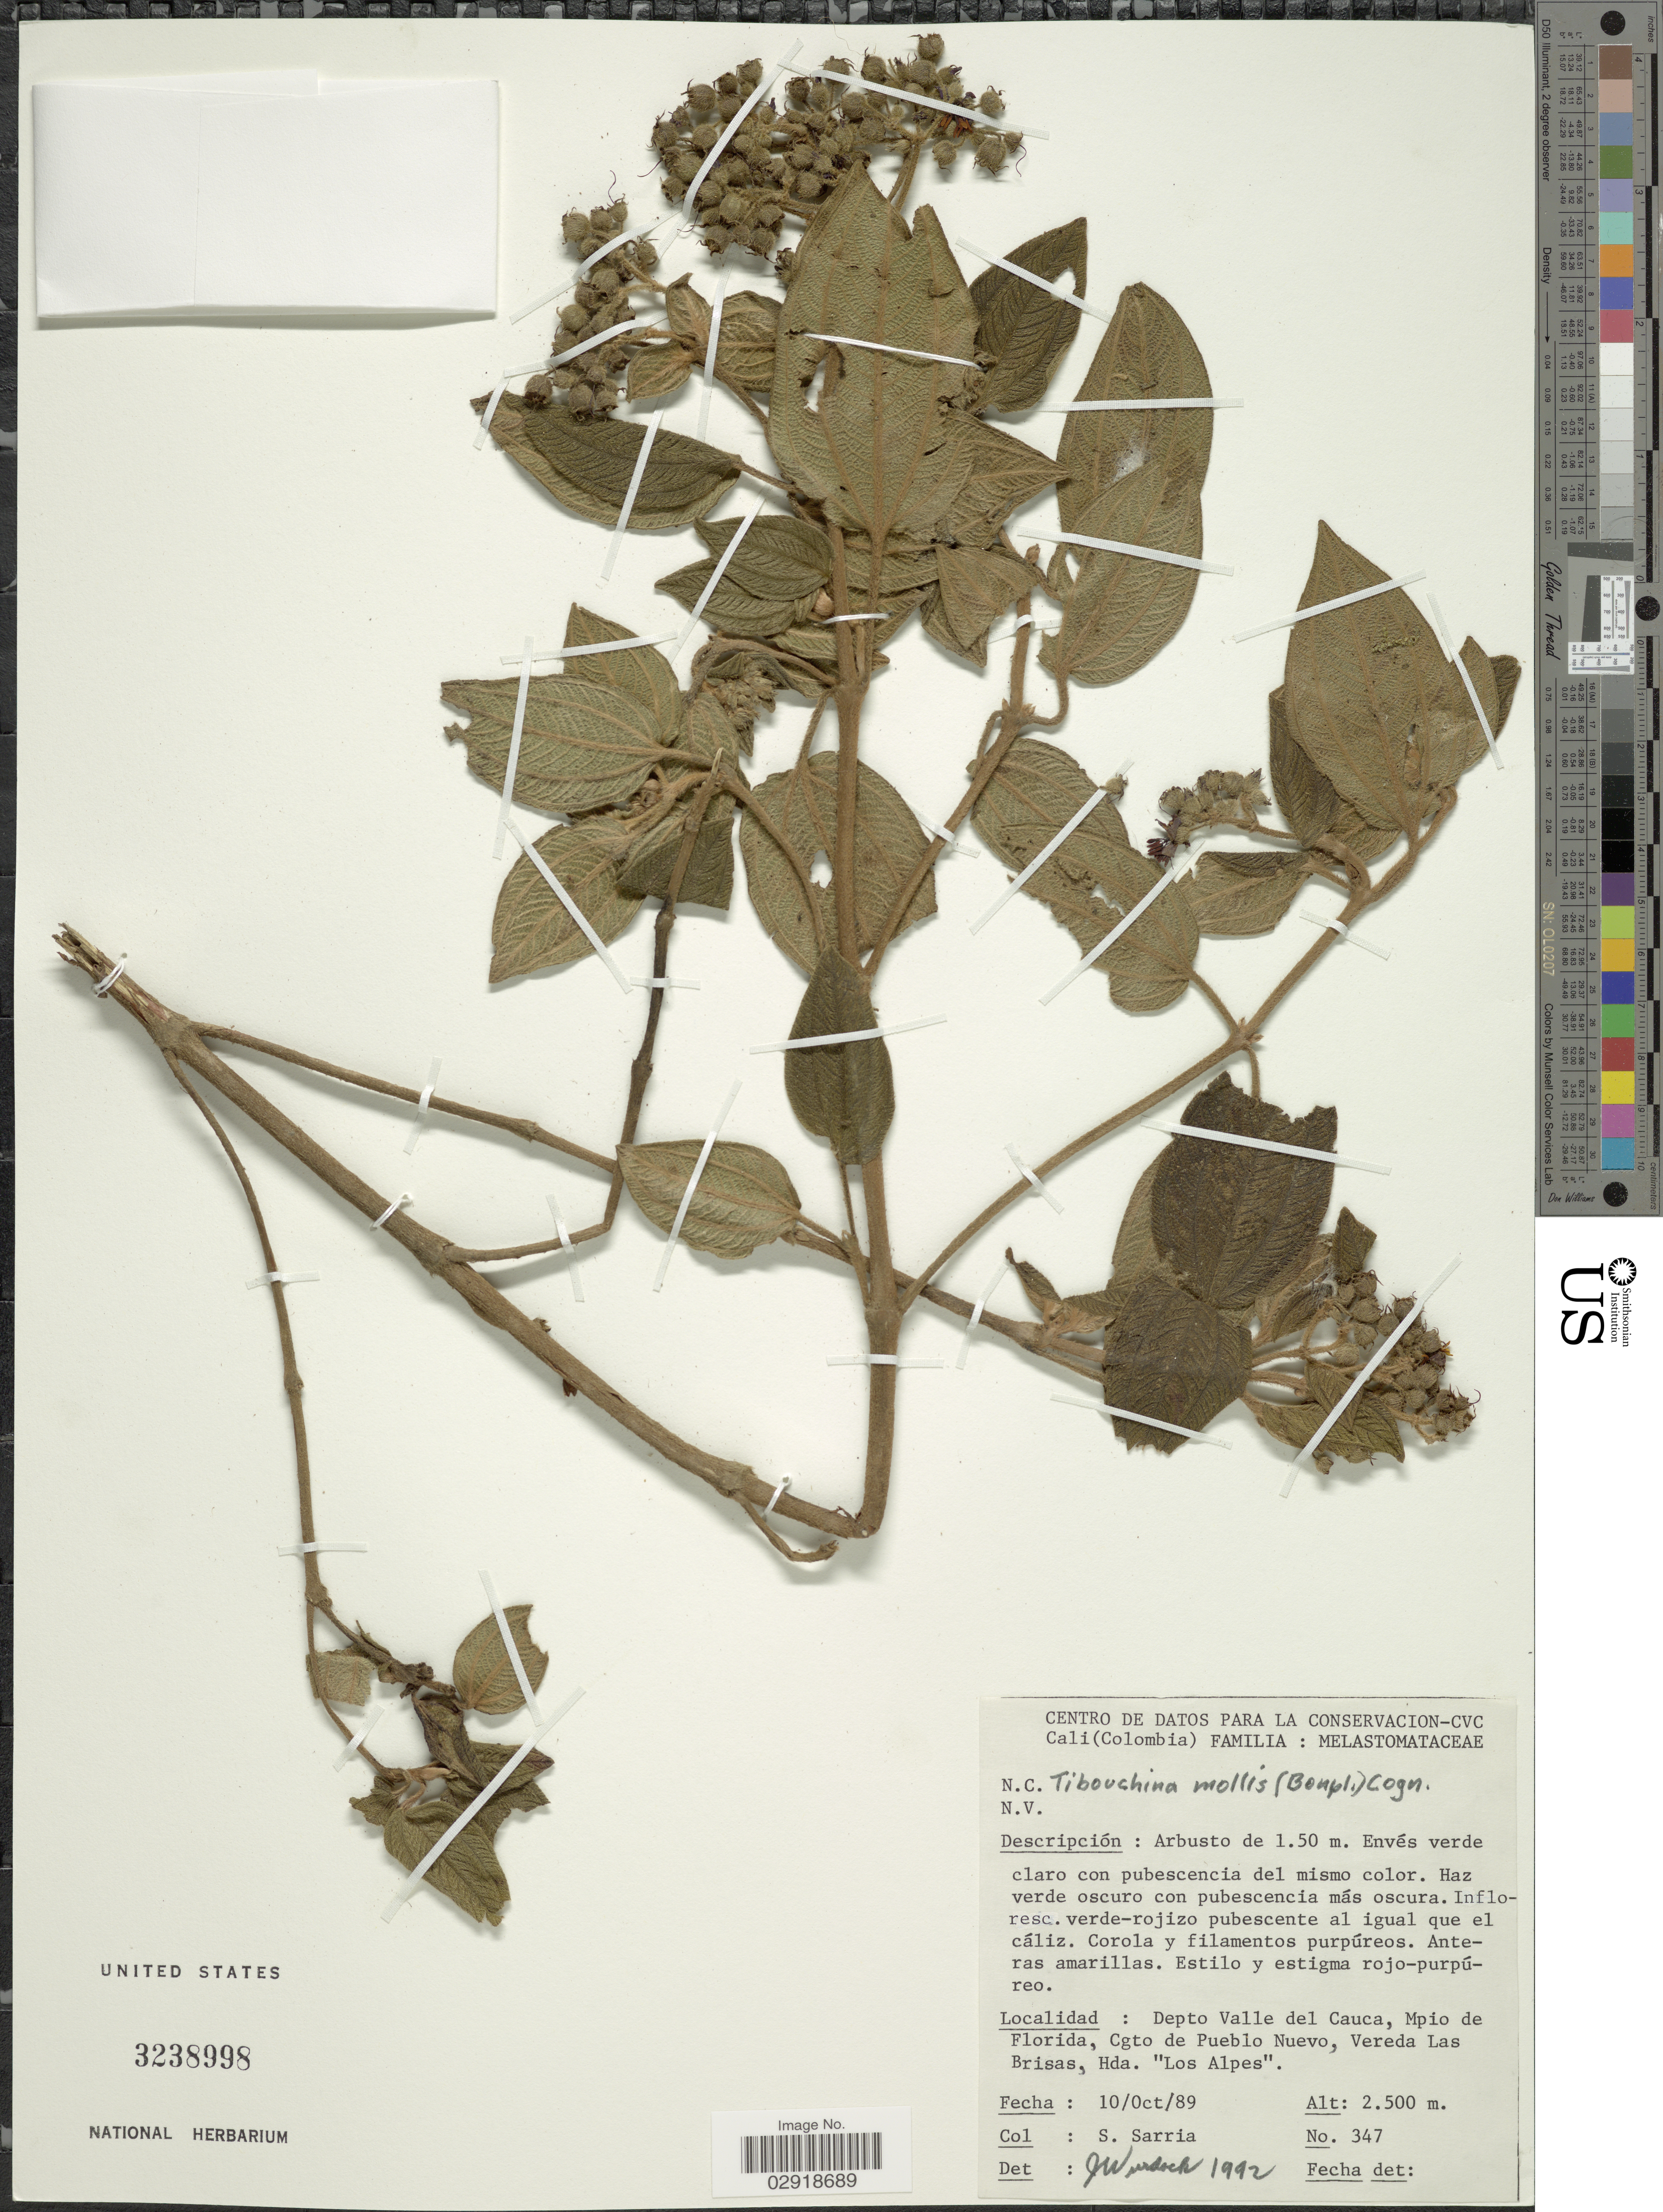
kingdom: Plantae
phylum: Tracheophyta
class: Magnoliopsida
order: Myrtales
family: Melastomataceae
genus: Chaetogastra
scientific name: Chaetogastra mollis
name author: (Bonpl.) DC.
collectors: S. Sarria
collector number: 347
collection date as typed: Transcribed d/m/y: 10/10/89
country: Colombia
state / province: Cauca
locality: Depto Valle del Cauca, Mpio de Florida, Cgto de Pueblo Nuevo, Vereda Las Brisas, Hda. "Los Alpes".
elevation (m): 2500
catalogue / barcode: US 3238998